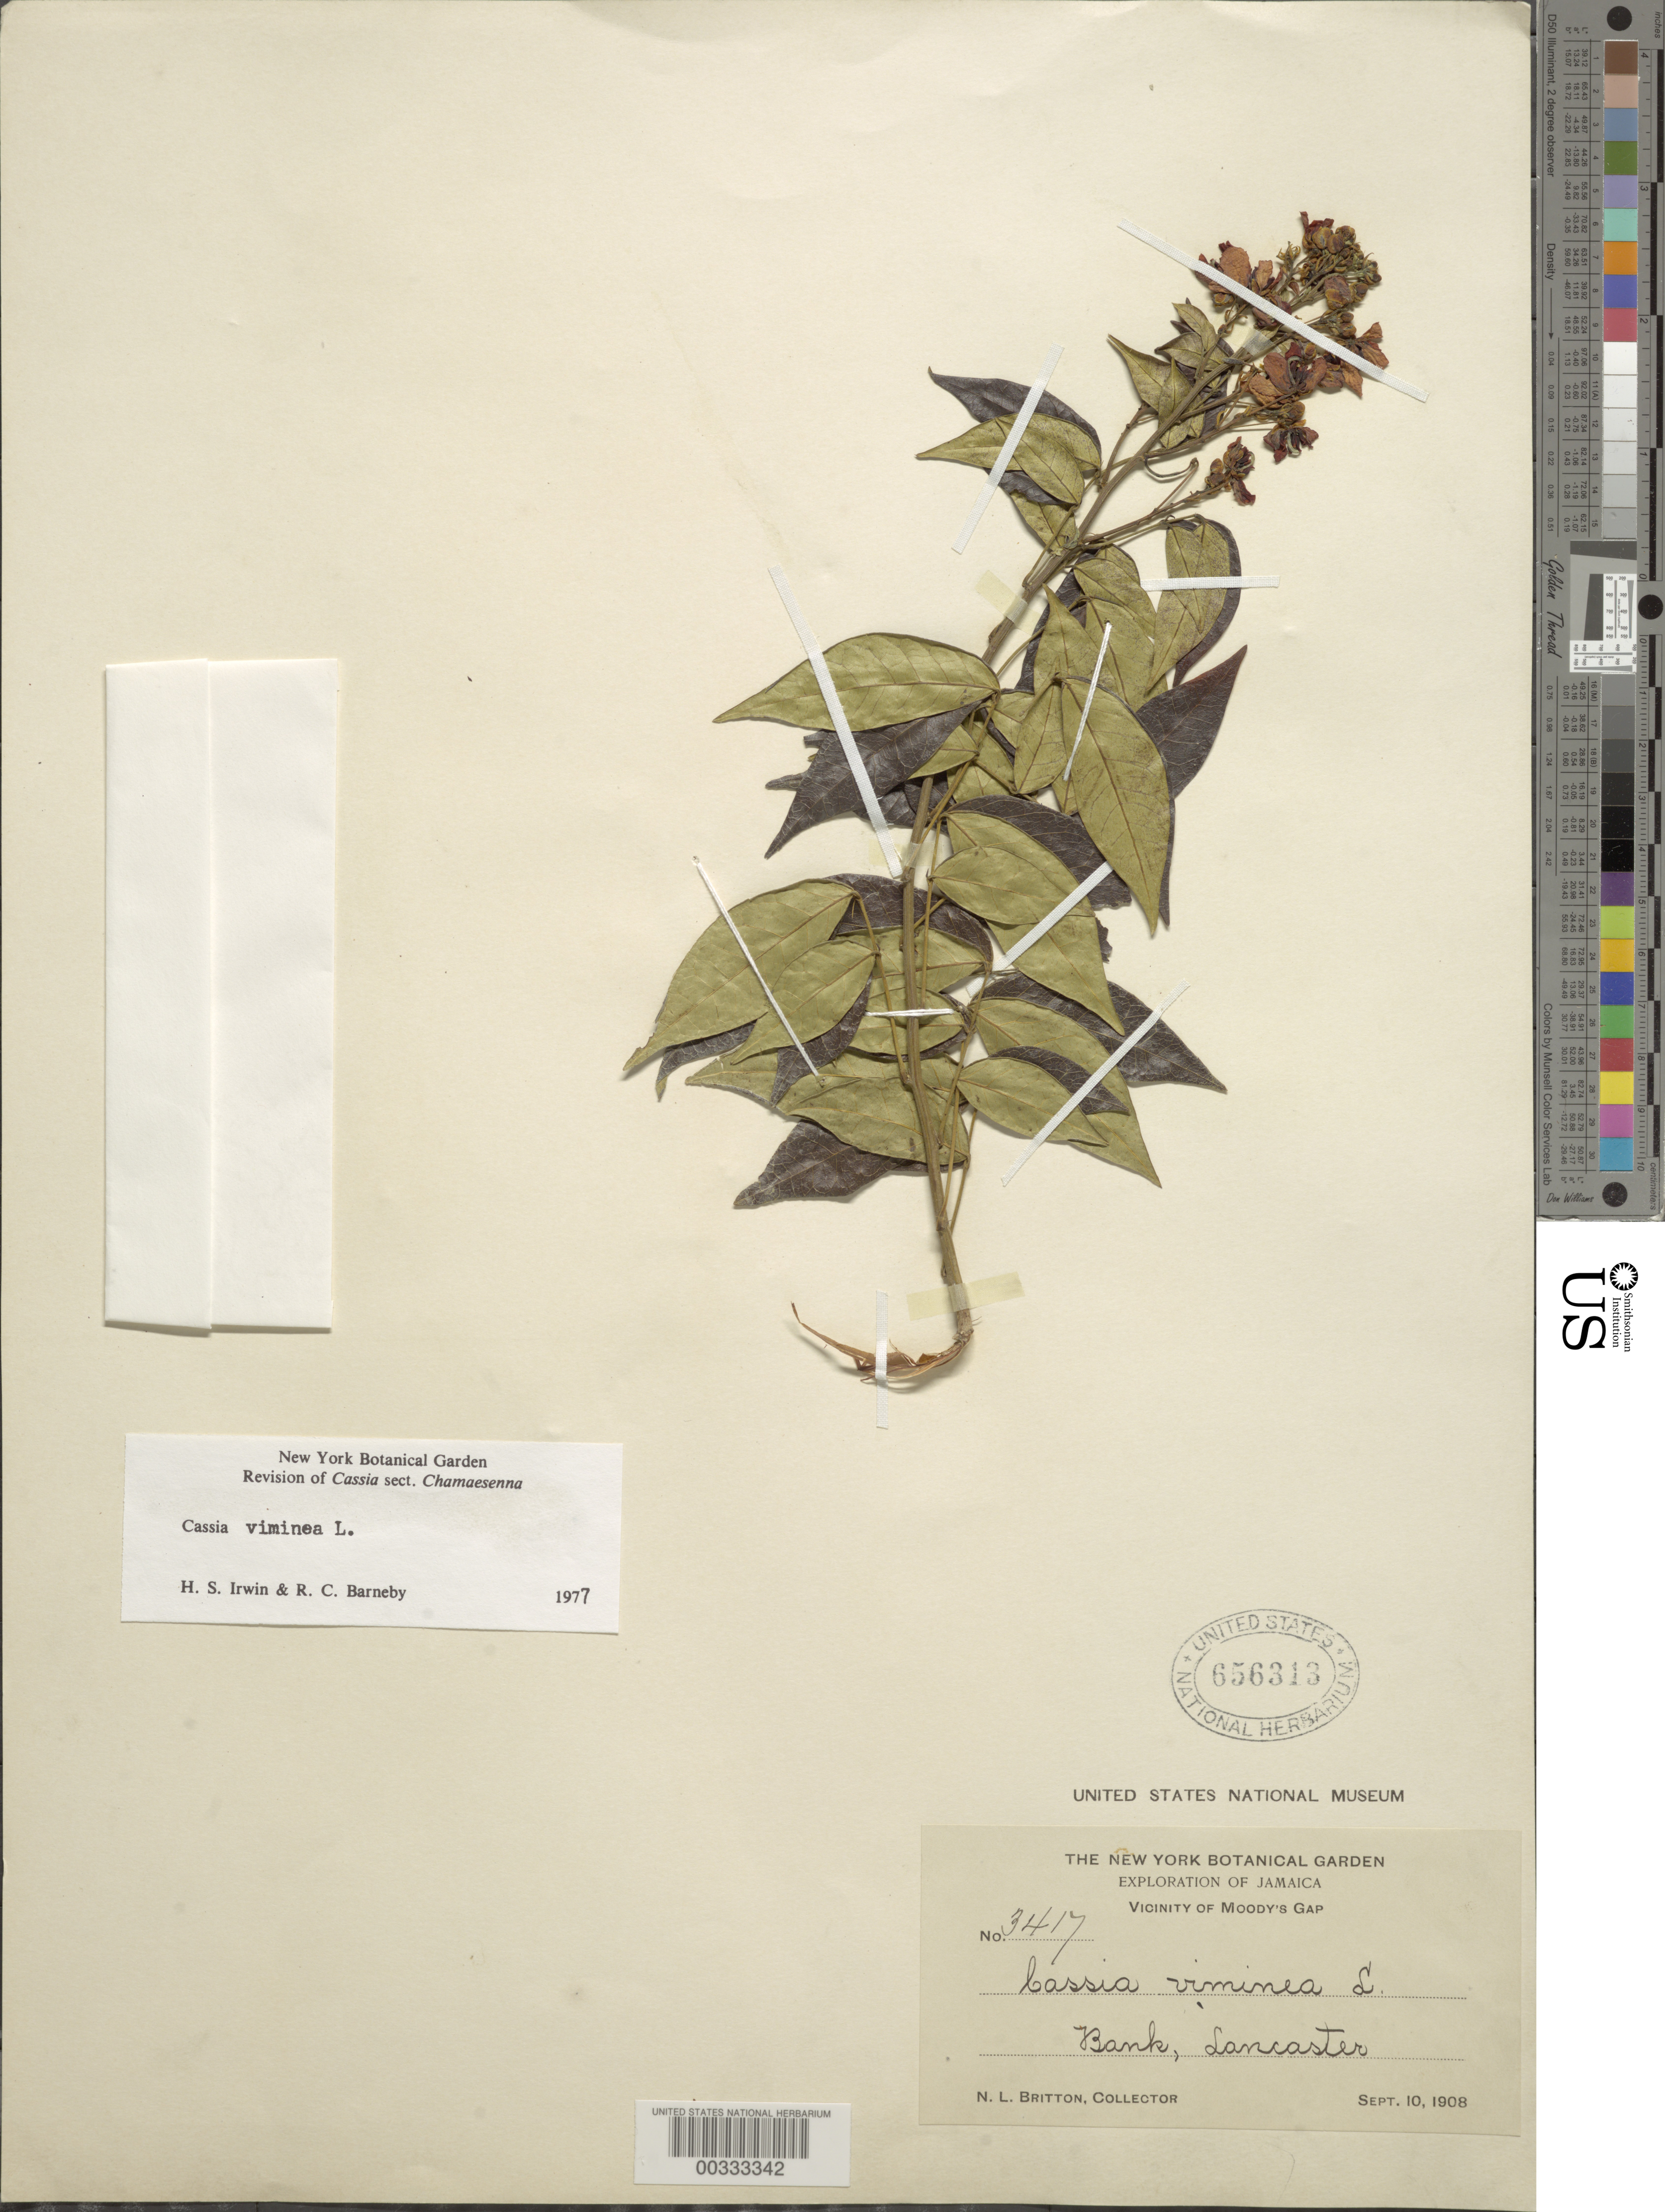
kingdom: Plantae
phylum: Tracheophyta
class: Magnoliopsida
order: Fabales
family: Fabaceae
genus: Senna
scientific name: Senna viminea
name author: (L.) H.S. Irwin & Barneby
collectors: N. Britton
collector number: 3417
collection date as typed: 10 Sep 1908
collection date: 1908-09-10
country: Jamaica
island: Greater Antilles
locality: Lancaster, vicinity of moody's gap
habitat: Bank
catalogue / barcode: US 656313